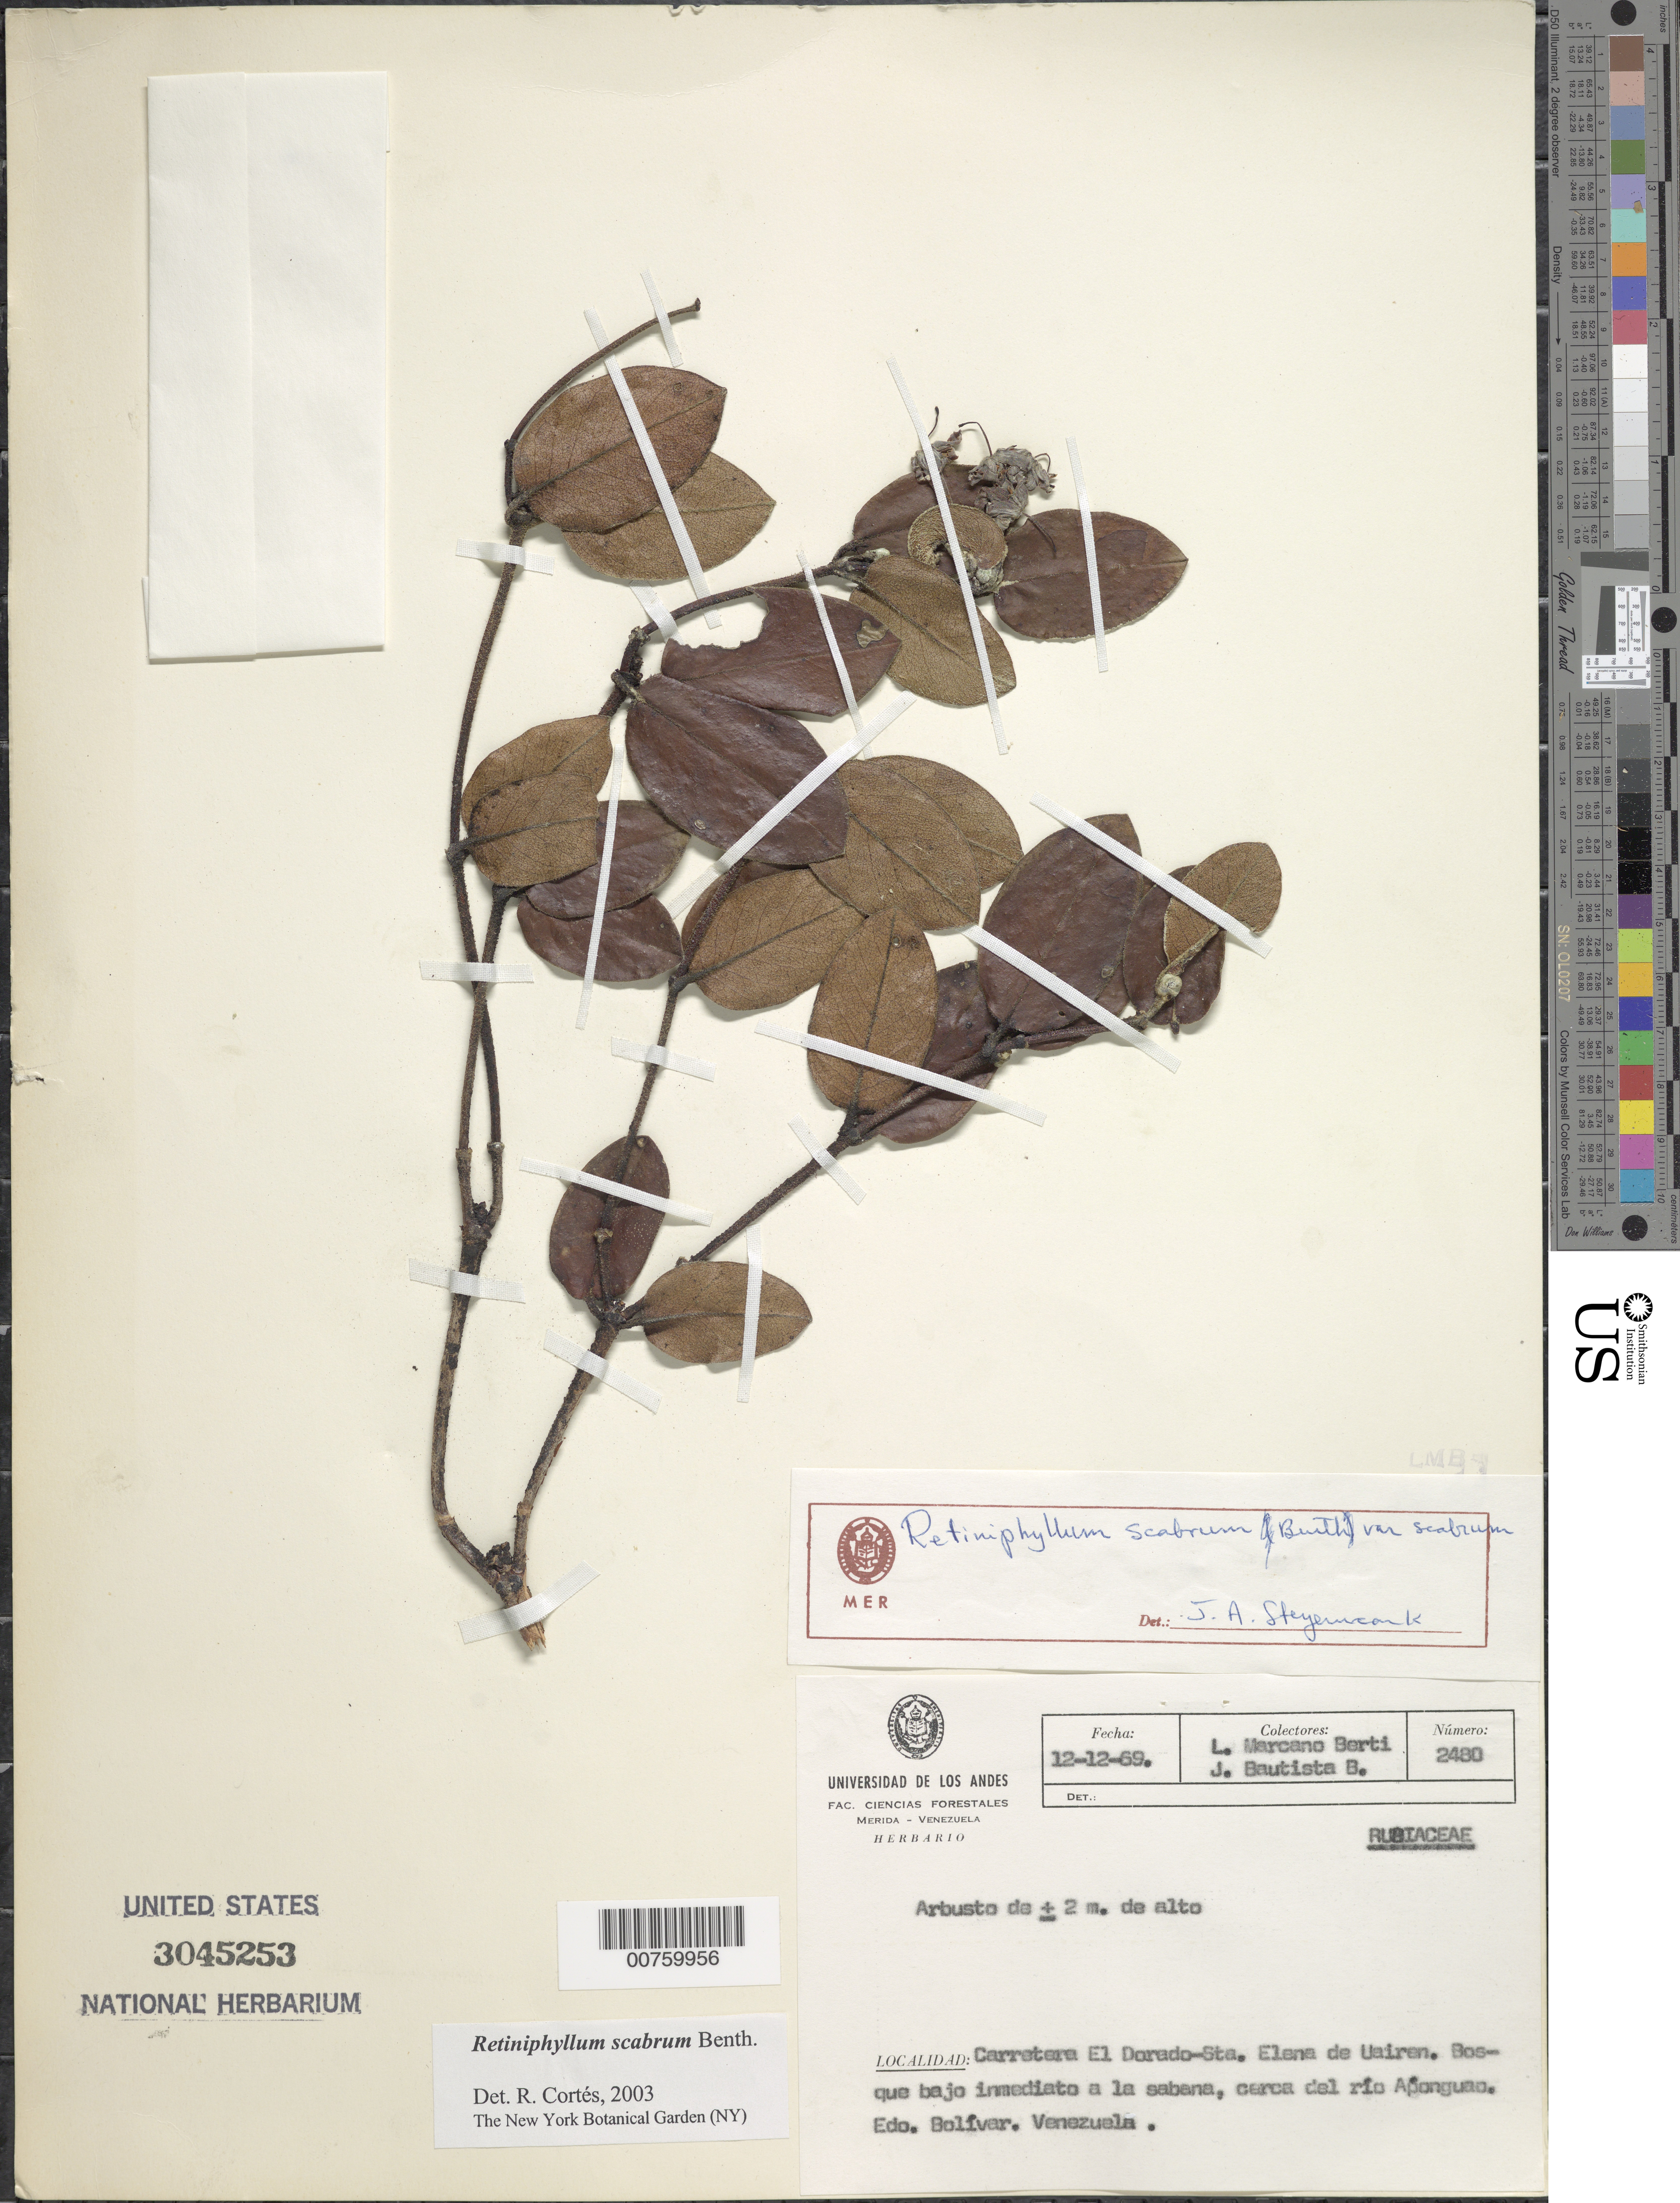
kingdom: Plantae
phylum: Tracheophyta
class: Magnoliopsida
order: Gentianales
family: Rubiaceae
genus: Retiniphyllum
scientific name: Retiniphyllum scabrum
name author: Benth.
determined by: Cortes R., G.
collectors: L. Marcano-Berti & D. Barthelémy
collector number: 2480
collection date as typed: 12-Dec-69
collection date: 1969-12-12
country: Venezuela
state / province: Bolívar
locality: Carretera El Dorado - Santa Elena de Uairen, cerca del Río Aponguao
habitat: Bosque bajo inmediato a la sabana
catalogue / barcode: US 3045253